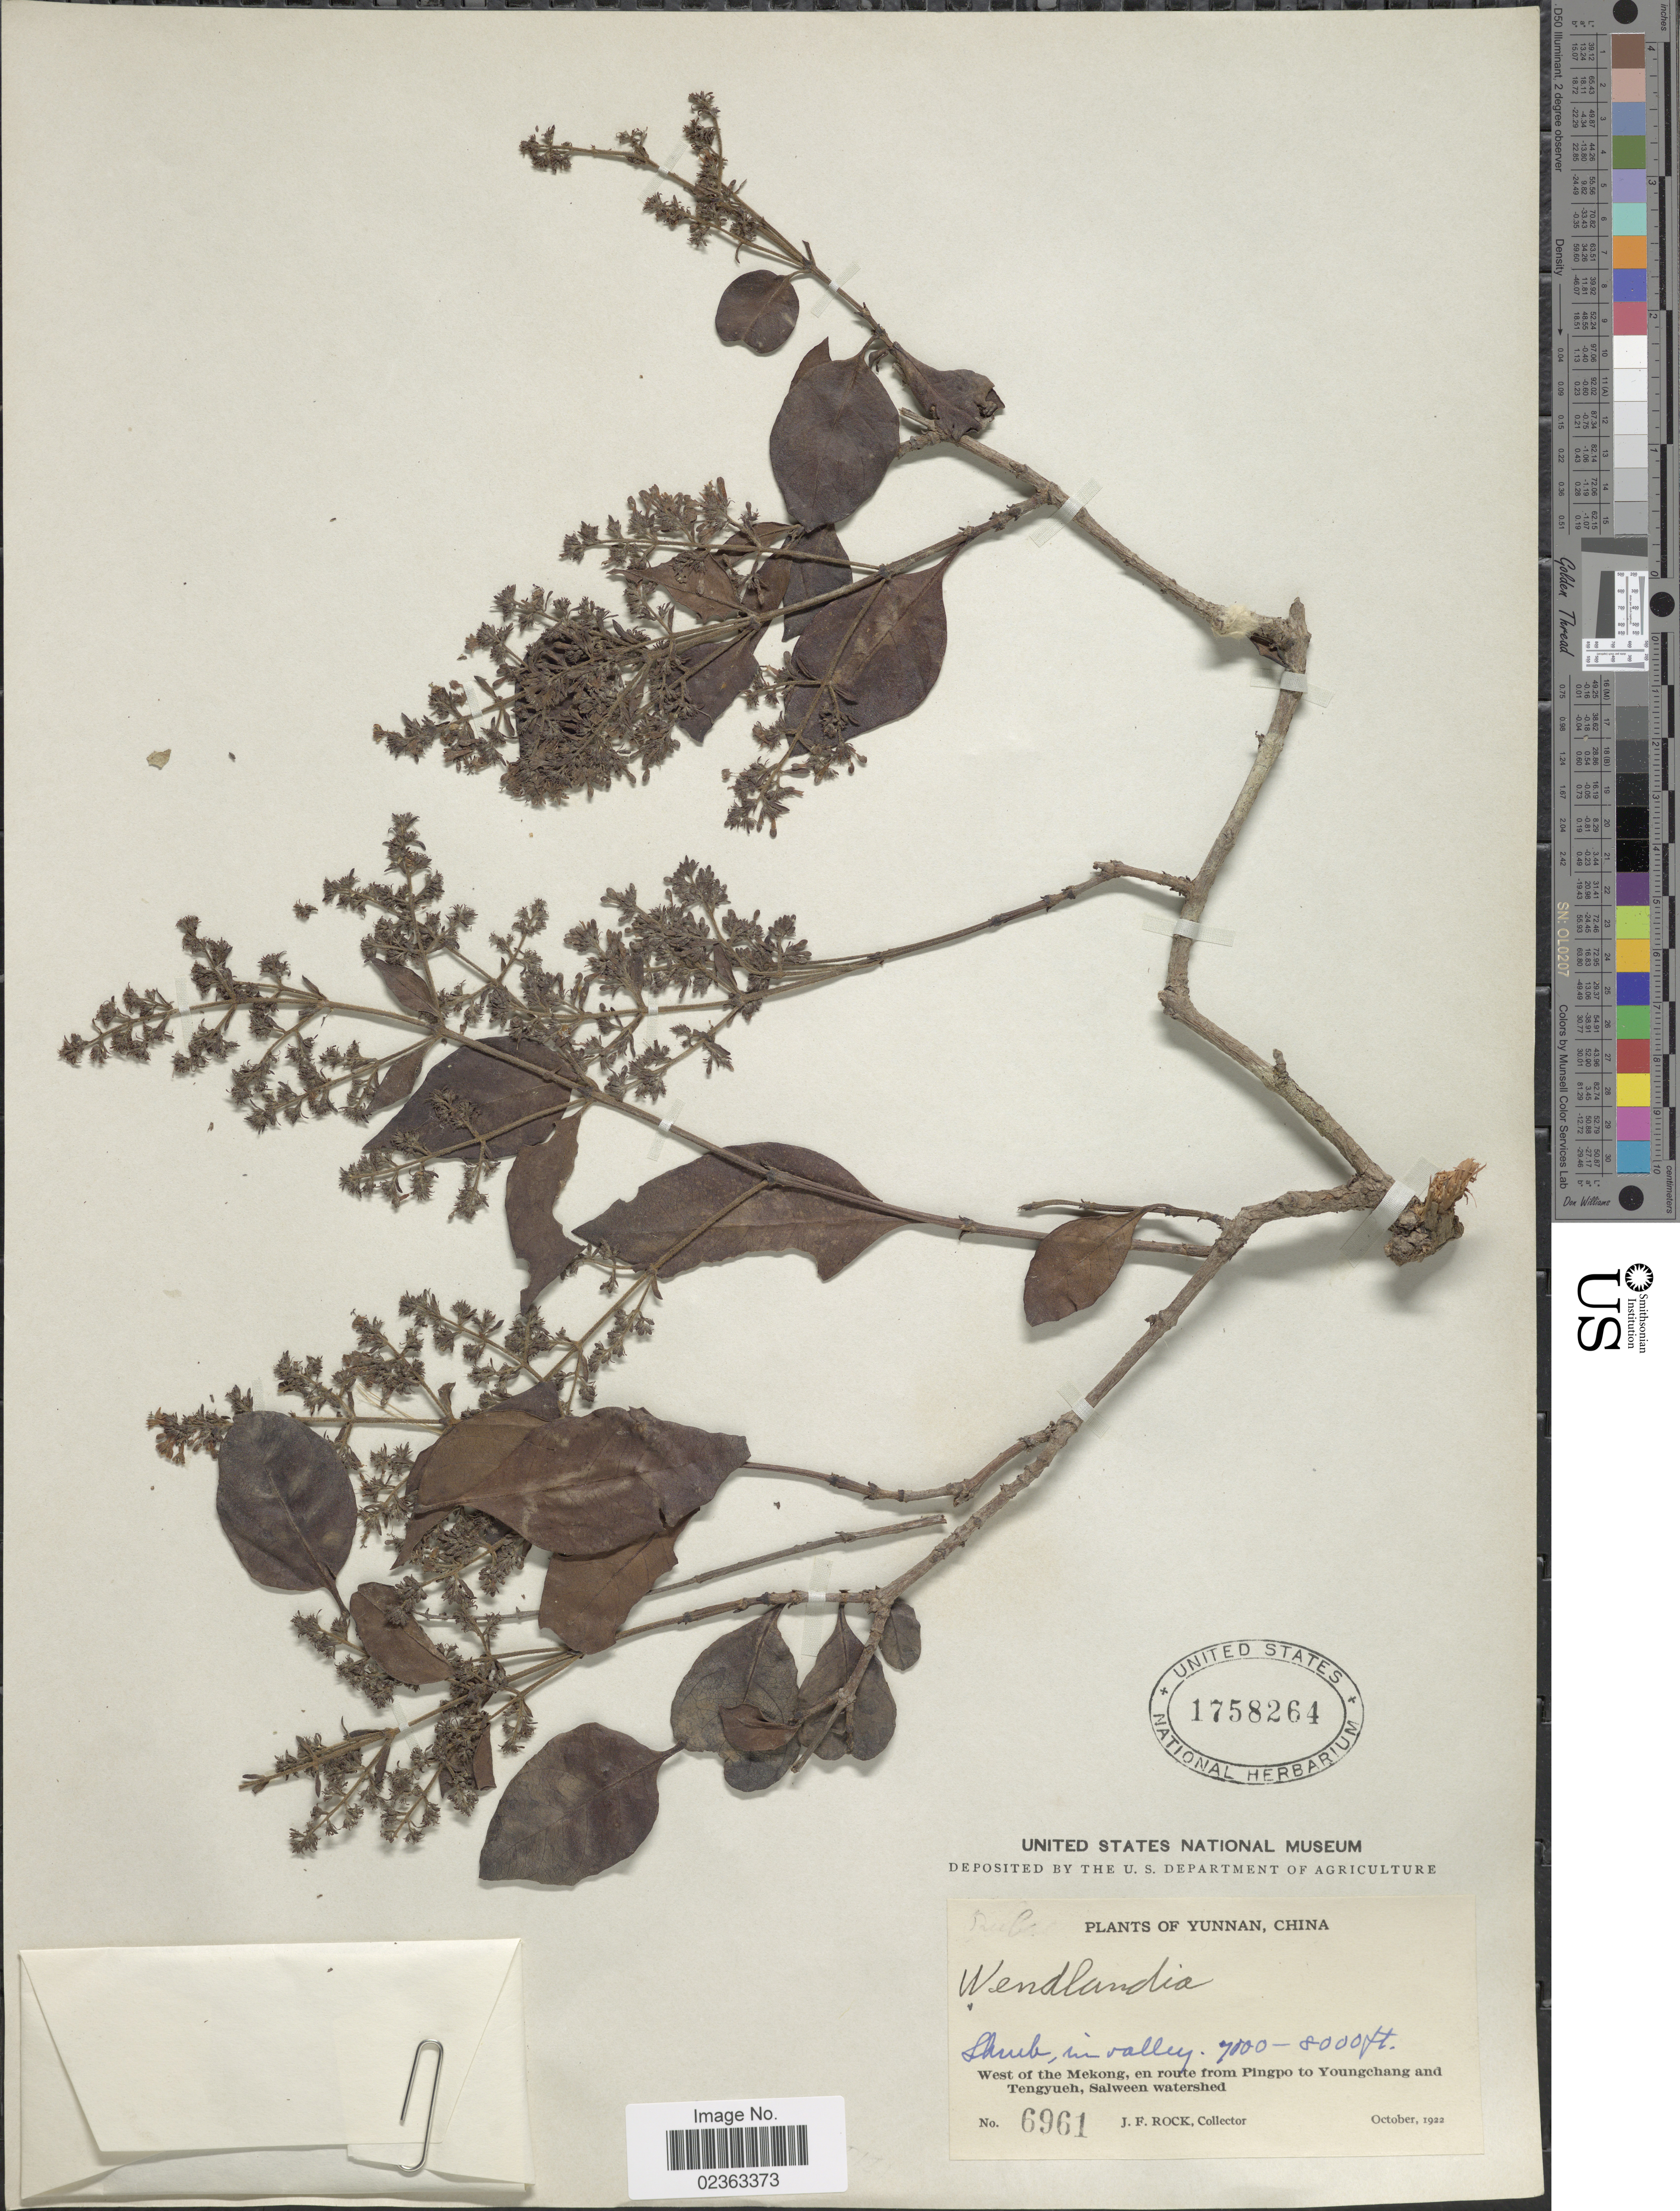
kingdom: Plantae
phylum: Tracheophyta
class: Magnoliopsida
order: Gentianales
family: Rubiaceae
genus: Wendlandia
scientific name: Wendlandia sp.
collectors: J. Rock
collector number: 6961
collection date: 1922-10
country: China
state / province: Yunnan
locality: West of the Mekong, en route from Pingpo to Youngchang and Tengyueh, Salween watershed, in valley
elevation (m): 2134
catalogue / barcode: US 1758264